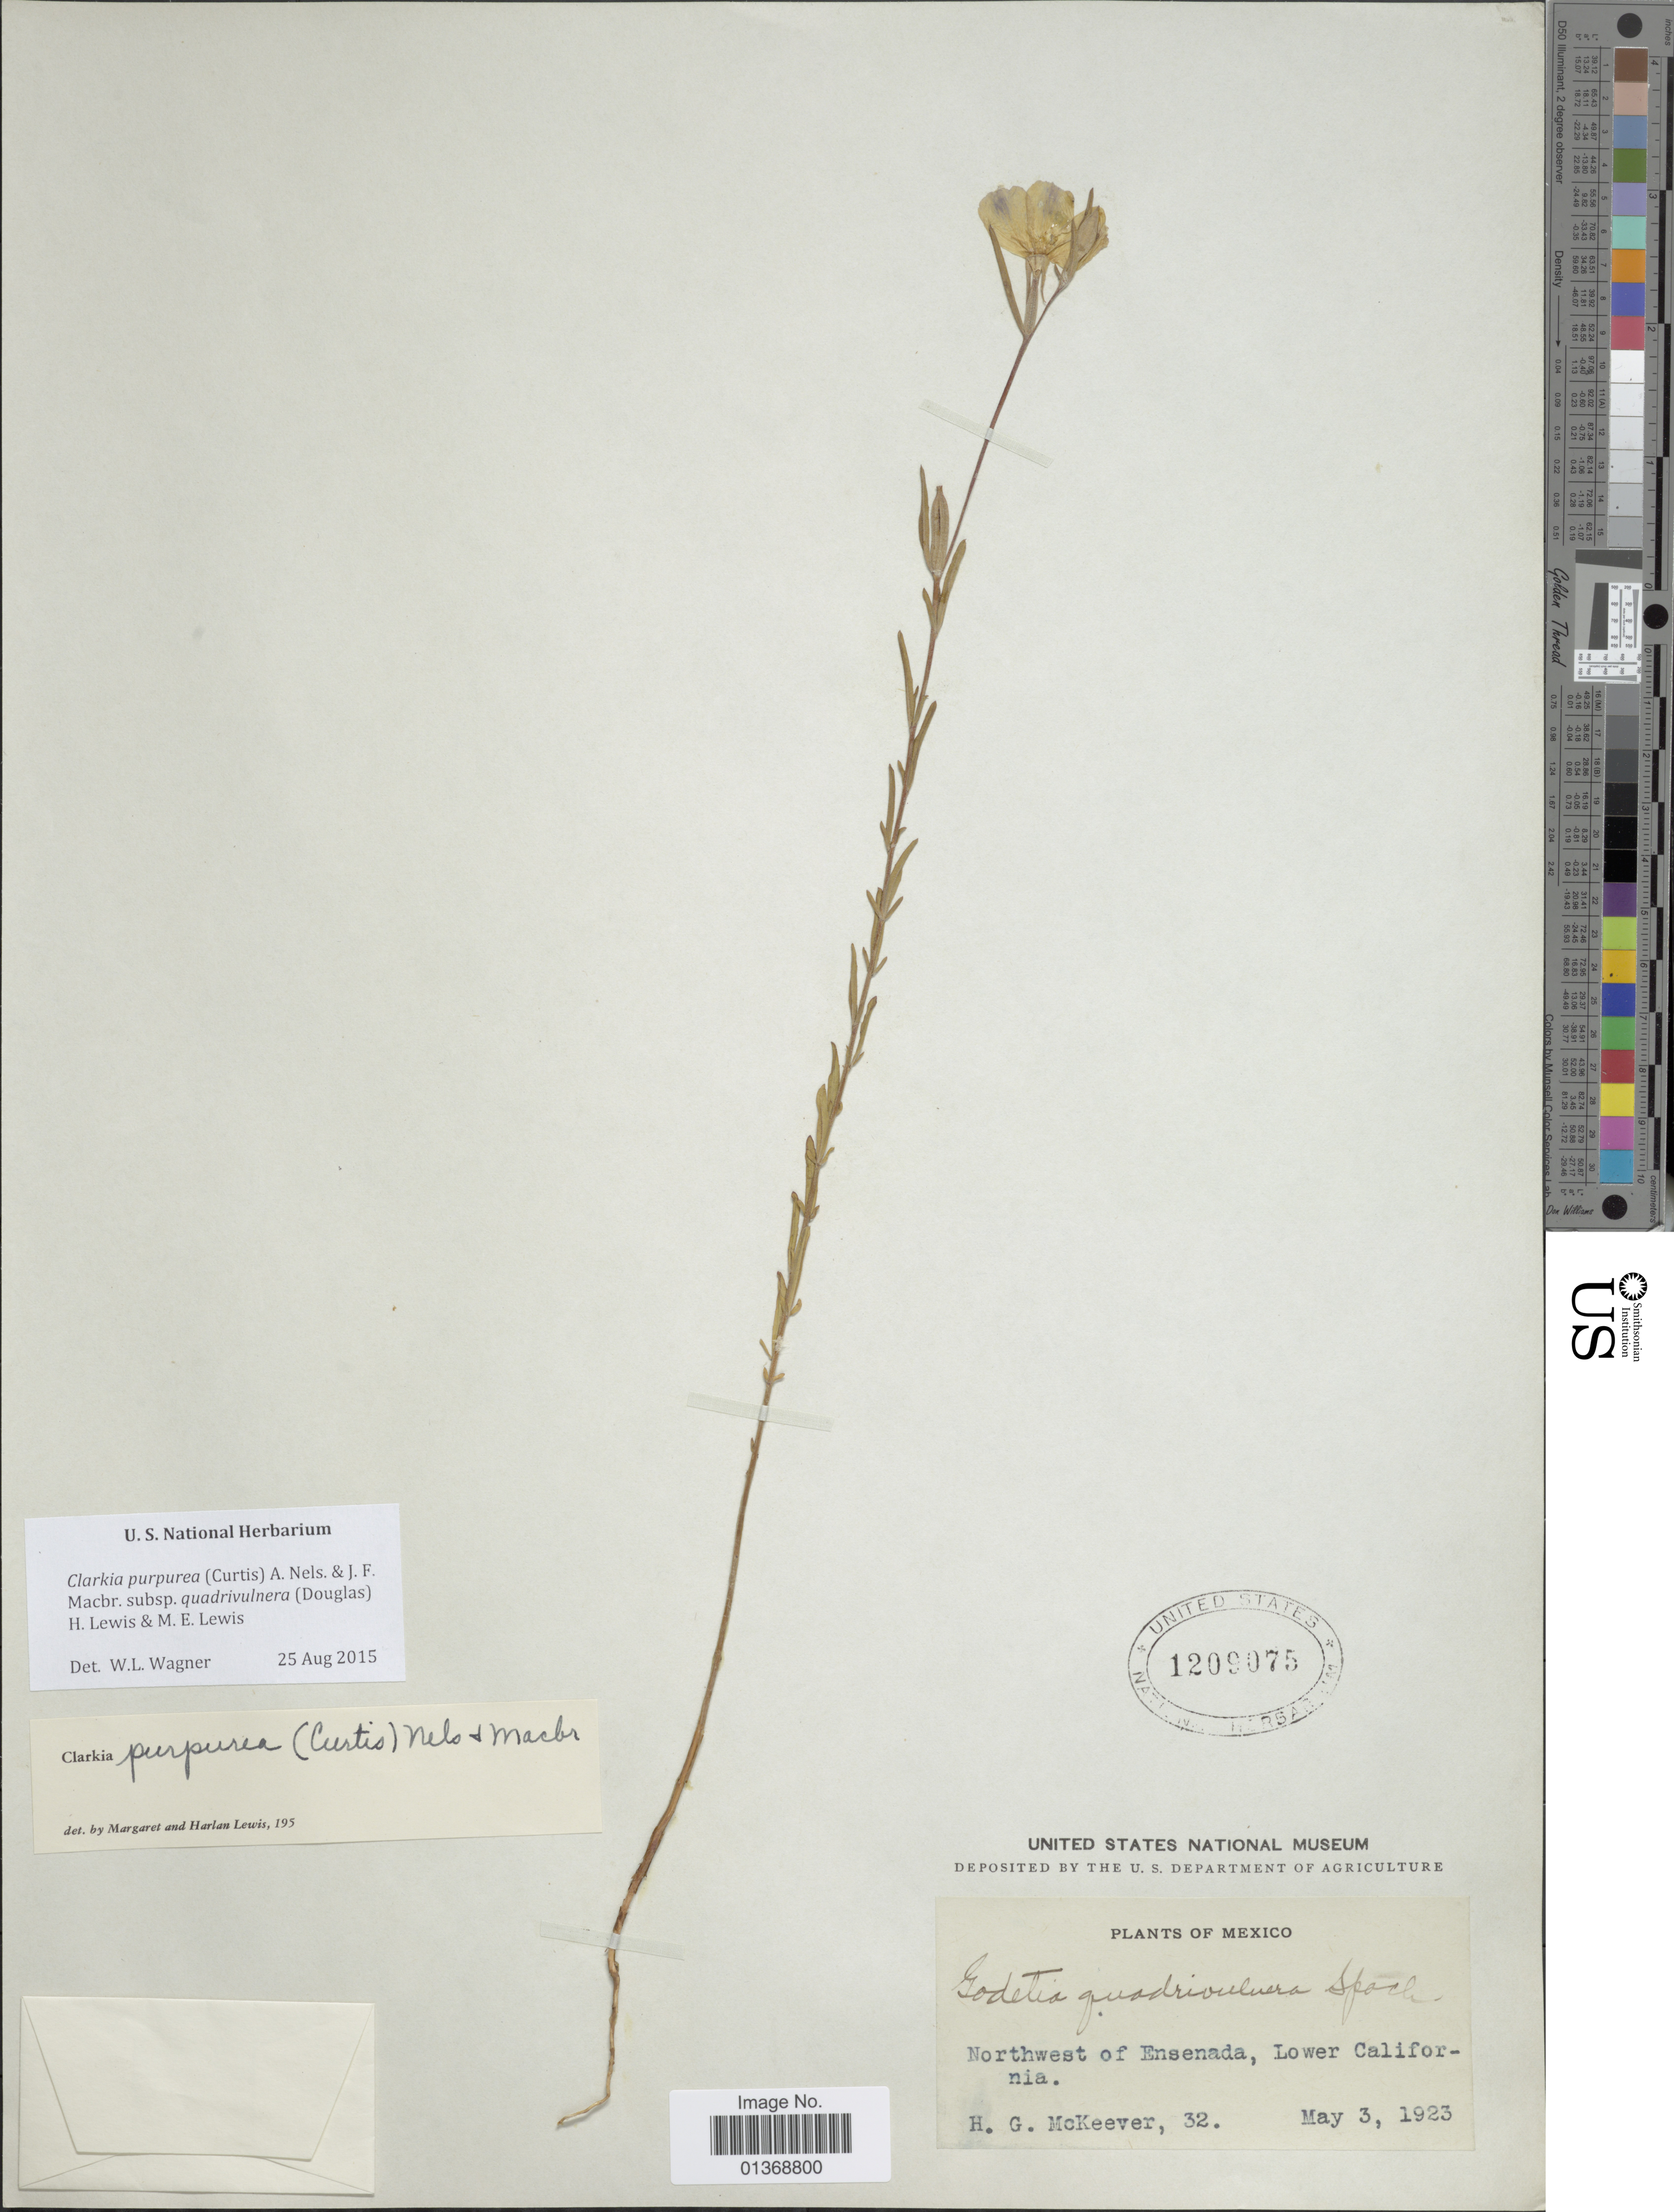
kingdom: Plantae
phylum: Tracheophyta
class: Magnoliopsida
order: Myrtales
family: Onagraceae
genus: Clarkia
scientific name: Clarkia purpurea subsp. quadrivulnera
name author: (Douglas) H.F. Lewis & M.R. Lewis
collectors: H. McKeever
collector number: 32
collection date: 1923-05-03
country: Mexico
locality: Northwest of Ensenada, Lower California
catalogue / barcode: US 1209075